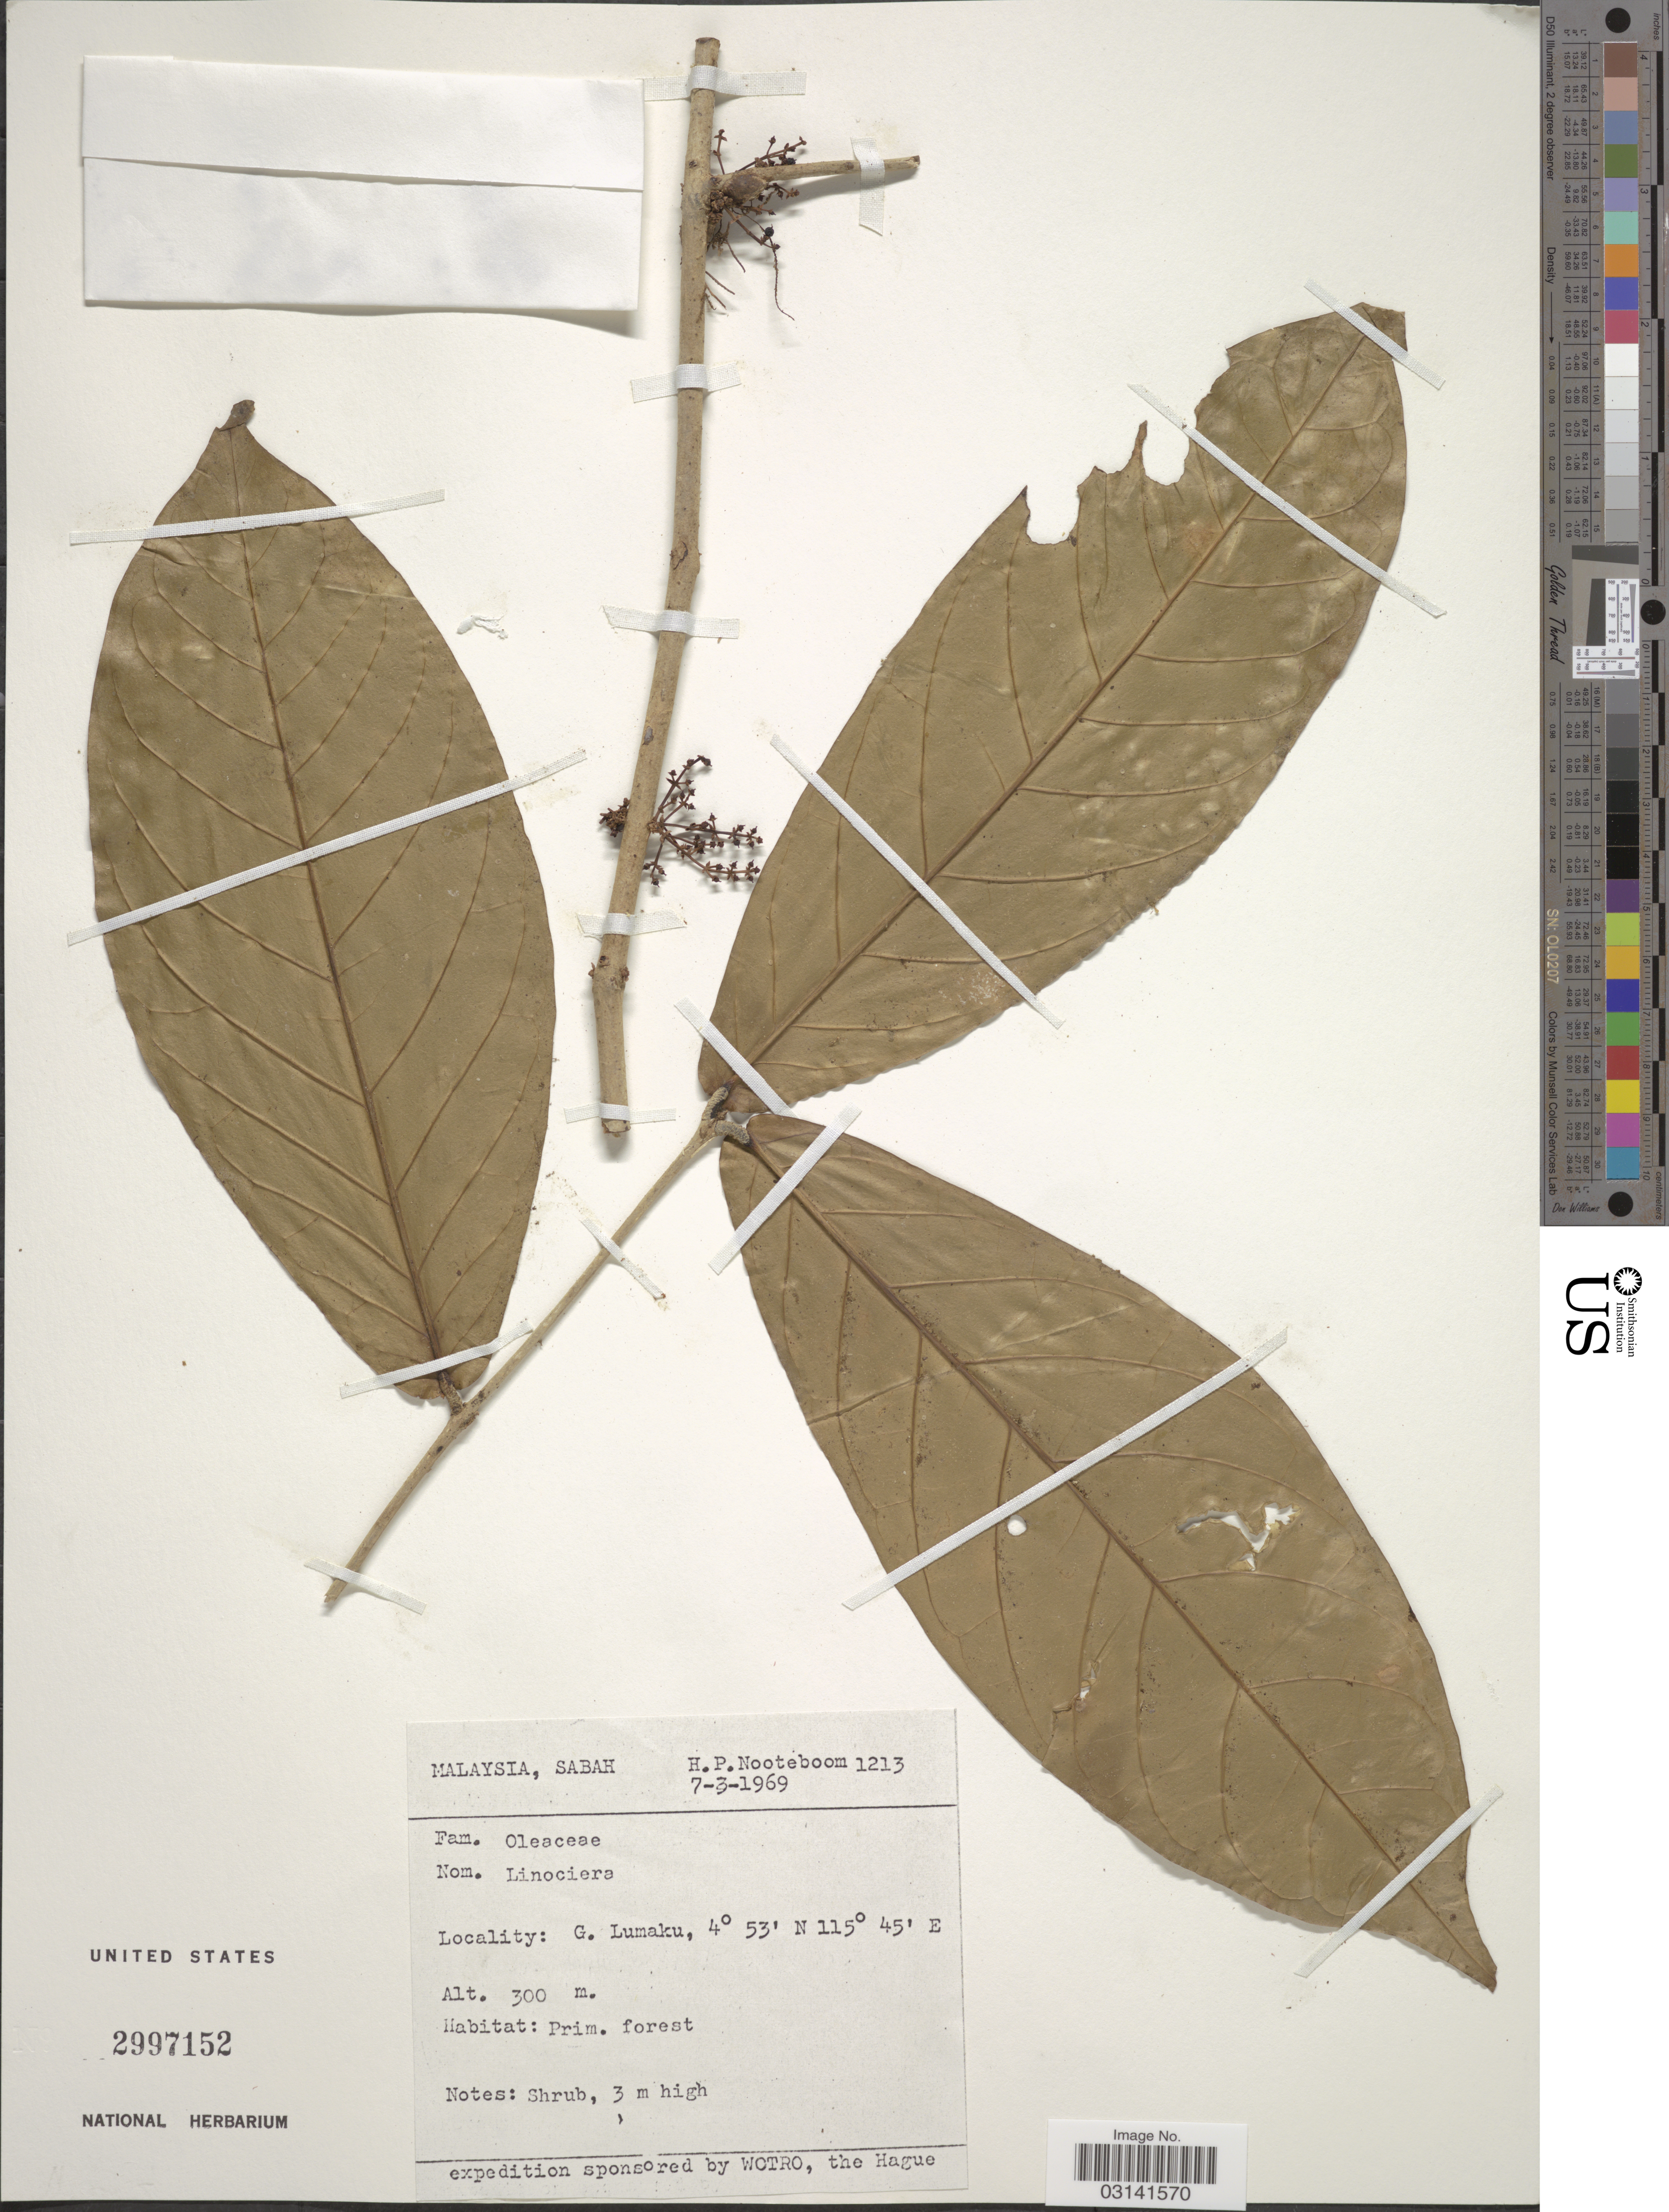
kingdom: Plantae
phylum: Tracheophyta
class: Magnoliopsida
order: Lamiales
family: Oleaceae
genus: Linociera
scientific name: Linociera sp.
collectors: H. P. Nooteboom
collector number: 1213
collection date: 1969-03-07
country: Malaysia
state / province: Sabah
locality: G. Lumaku.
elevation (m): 300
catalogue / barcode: US 2997152